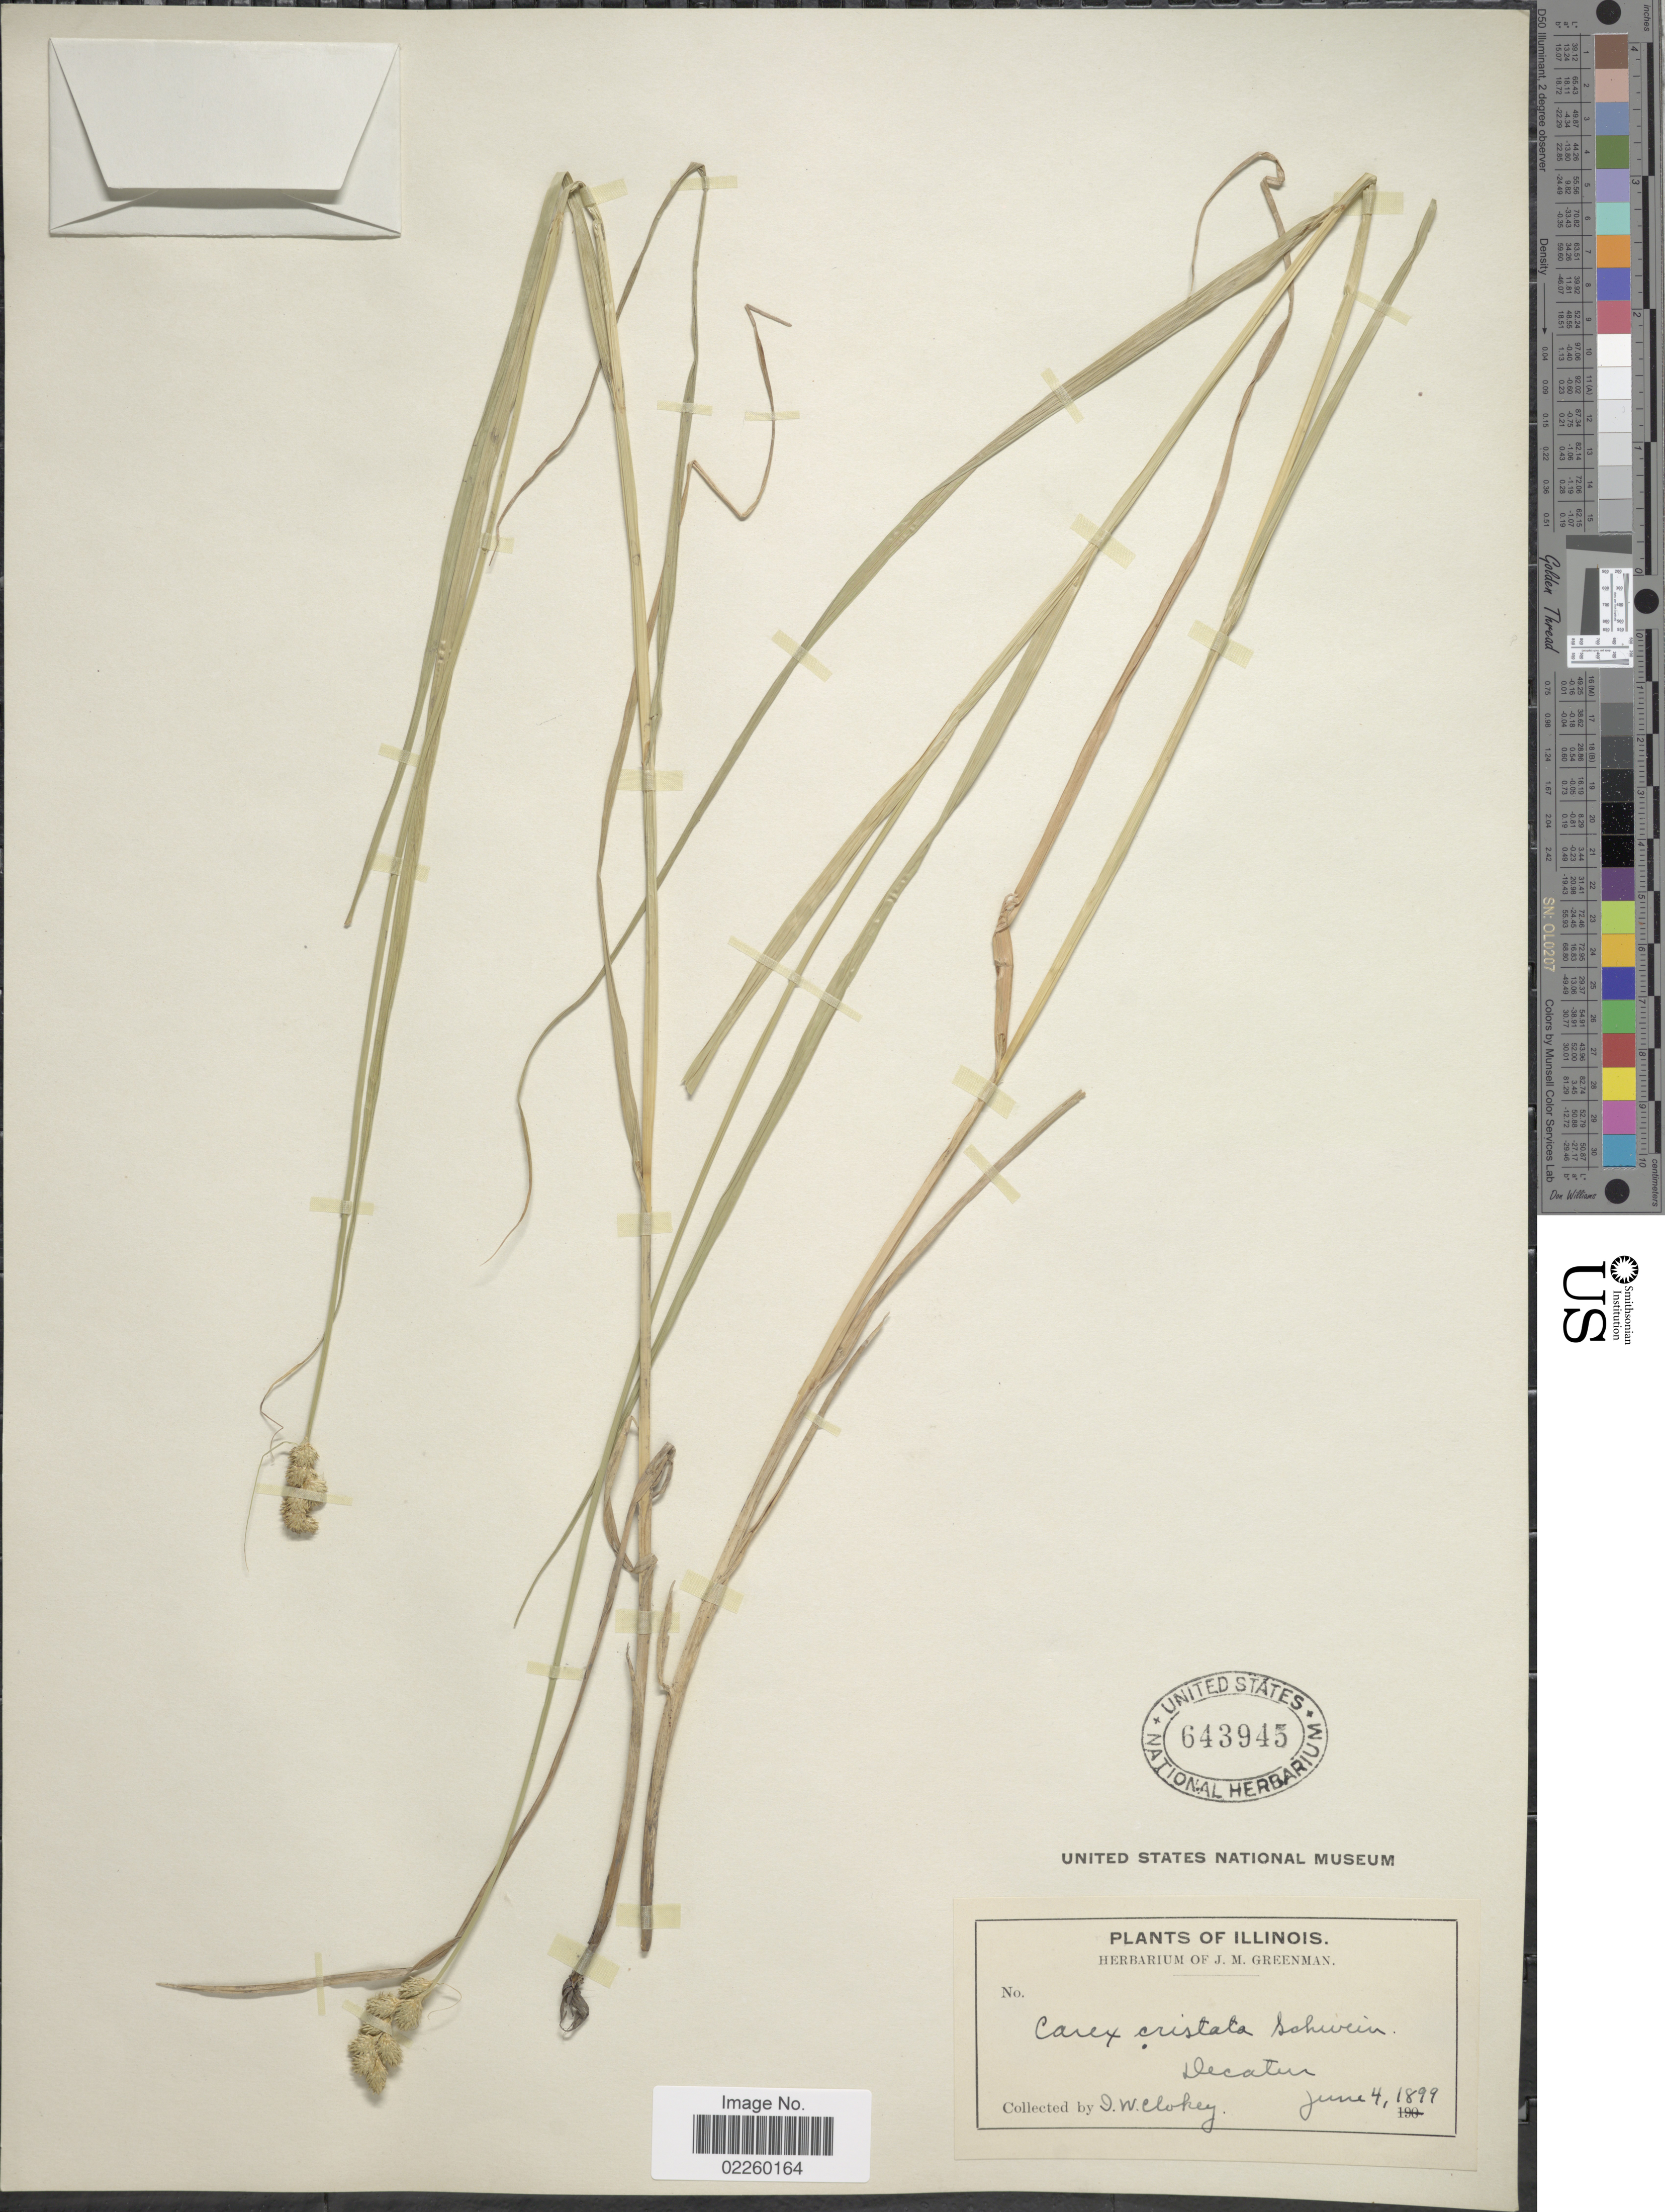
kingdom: Plantae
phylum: Tracheophyta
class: Liliopsida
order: Poales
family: Cyperaceae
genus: Carex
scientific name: Carex cristatella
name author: Britton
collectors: I. W. Clokey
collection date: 1899-06-04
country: United States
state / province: Illinois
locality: Decatur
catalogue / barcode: US 643945